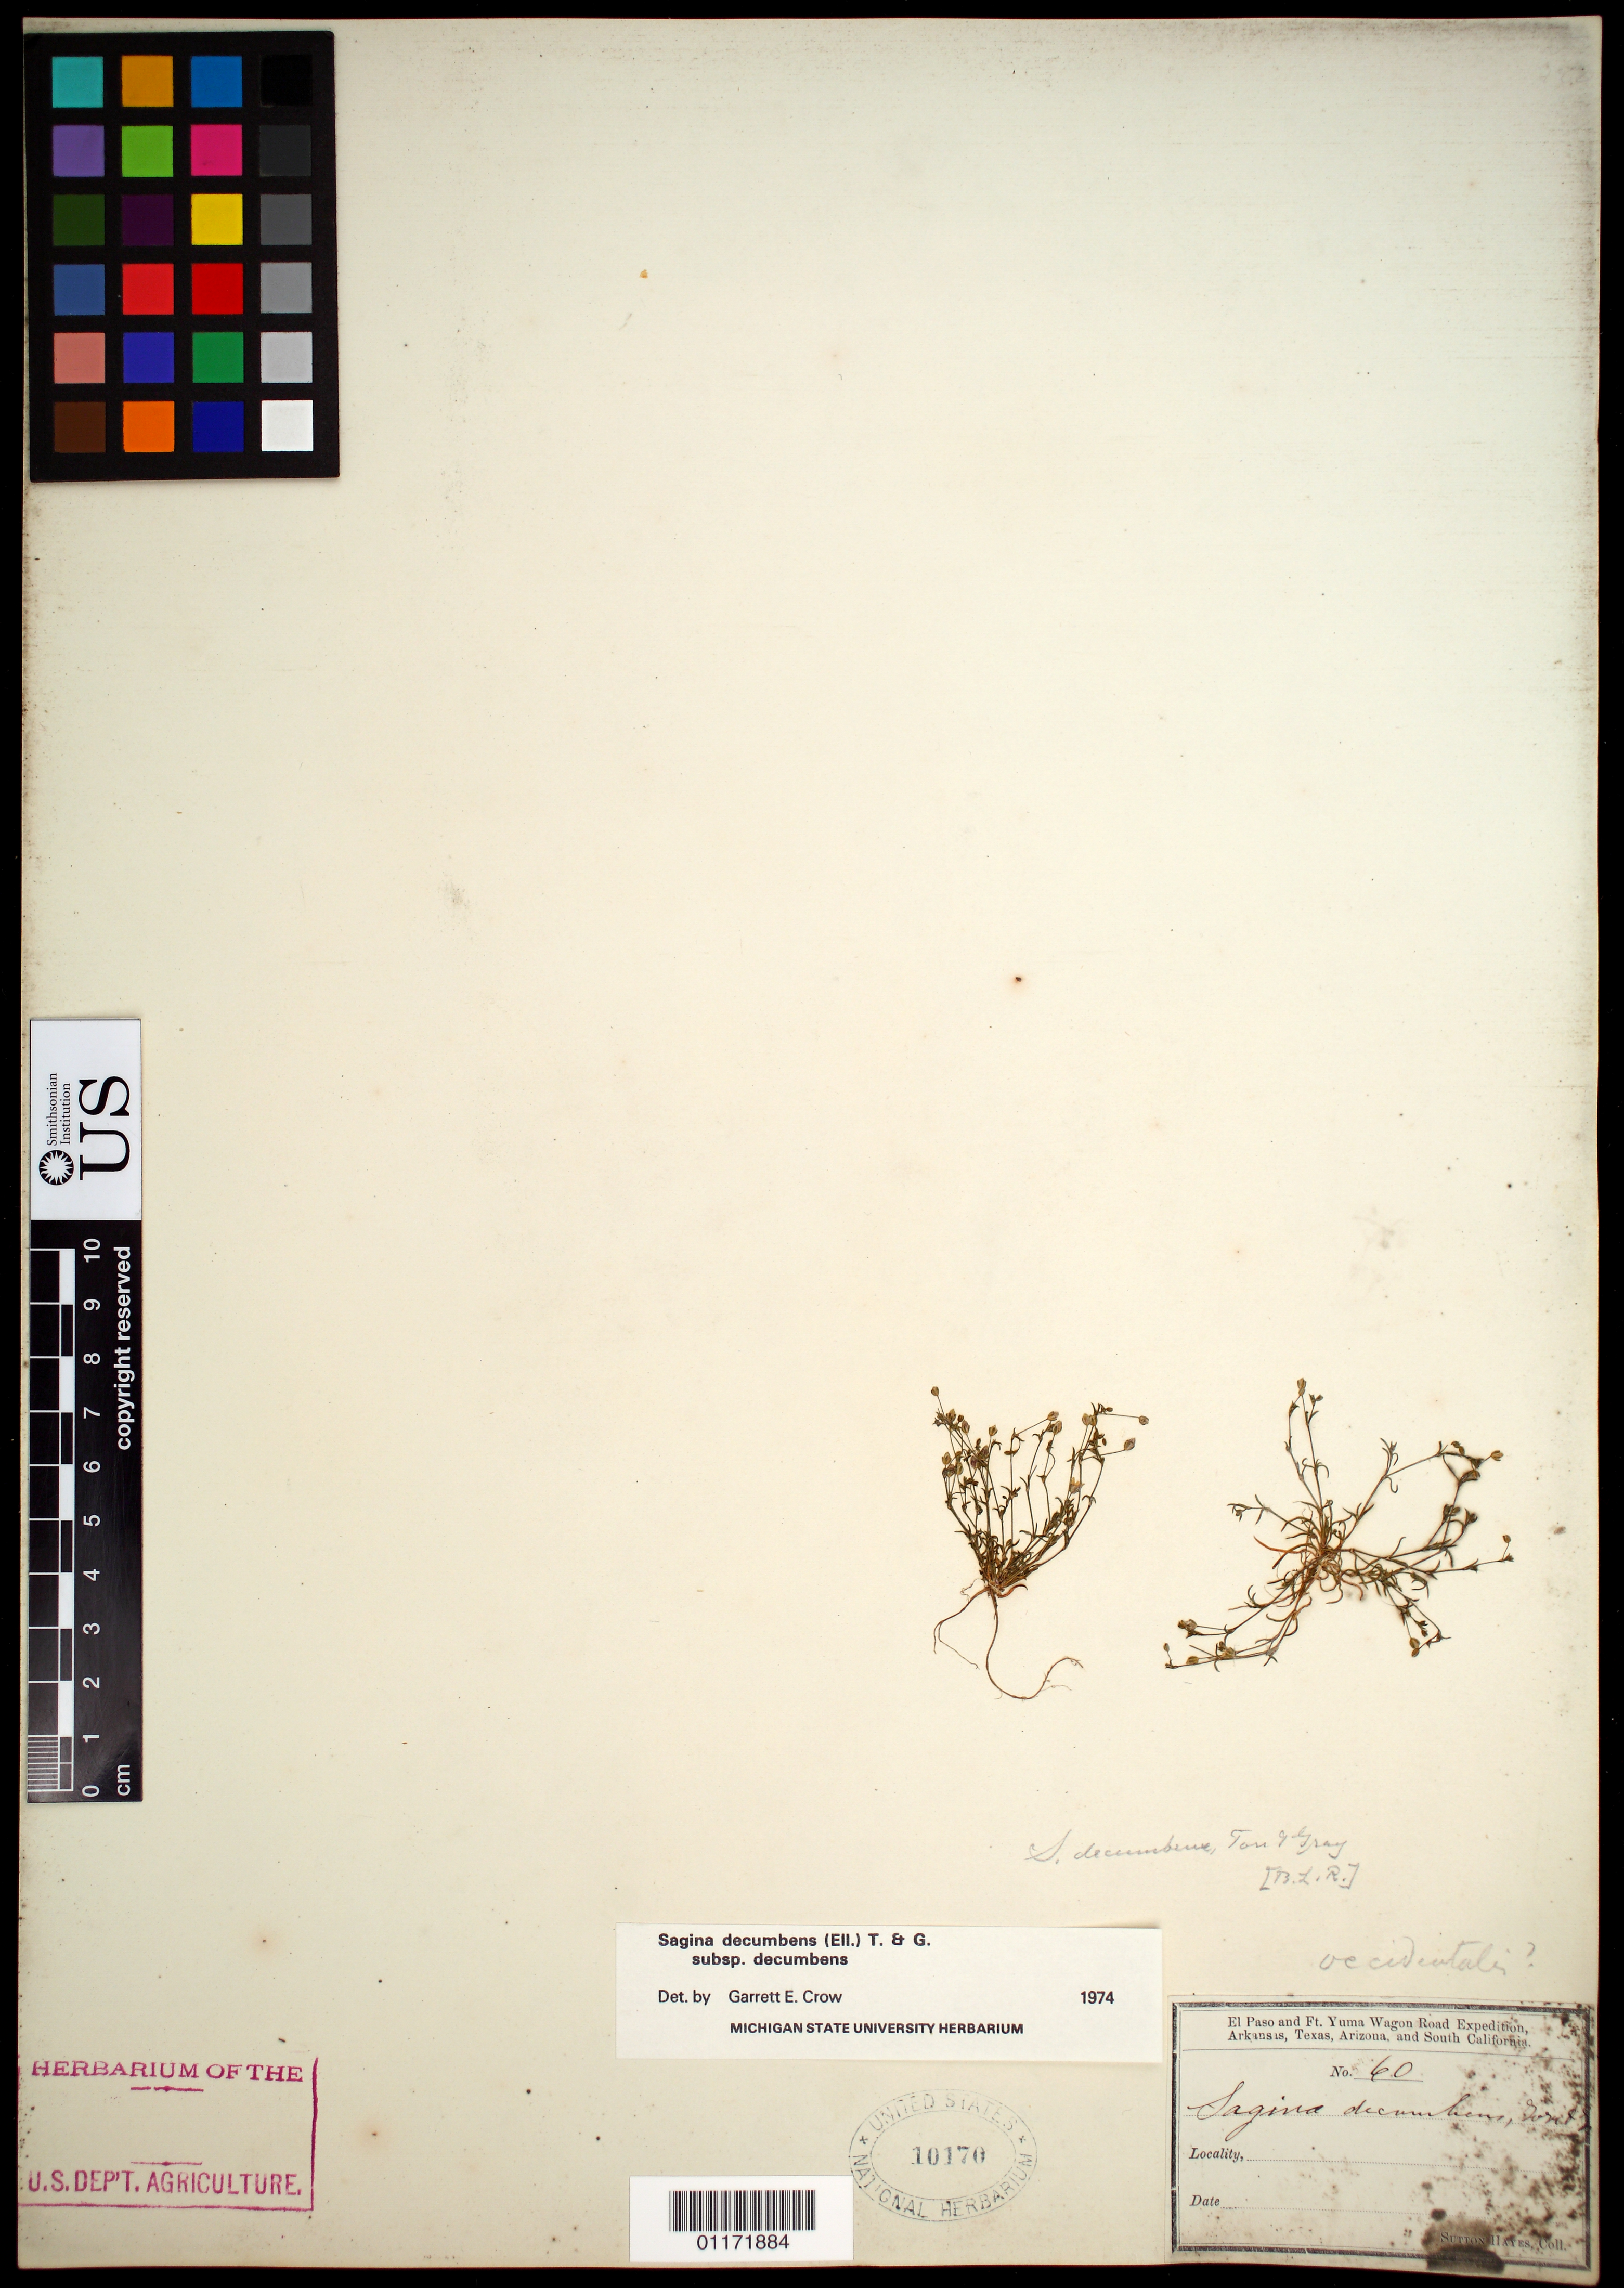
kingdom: Plantae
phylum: Tracheophyta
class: Magnoliopsida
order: Caryophyllales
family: Caryophyllaceae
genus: Sagina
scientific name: Sagina decumbens subsp. decumbens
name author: (Elliott) Torr. & A. Gray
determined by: Crow, G. E.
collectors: S. Hayes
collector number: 60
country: United States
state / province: Arizona / Arkansas / California / Texas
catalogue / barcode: US 10170